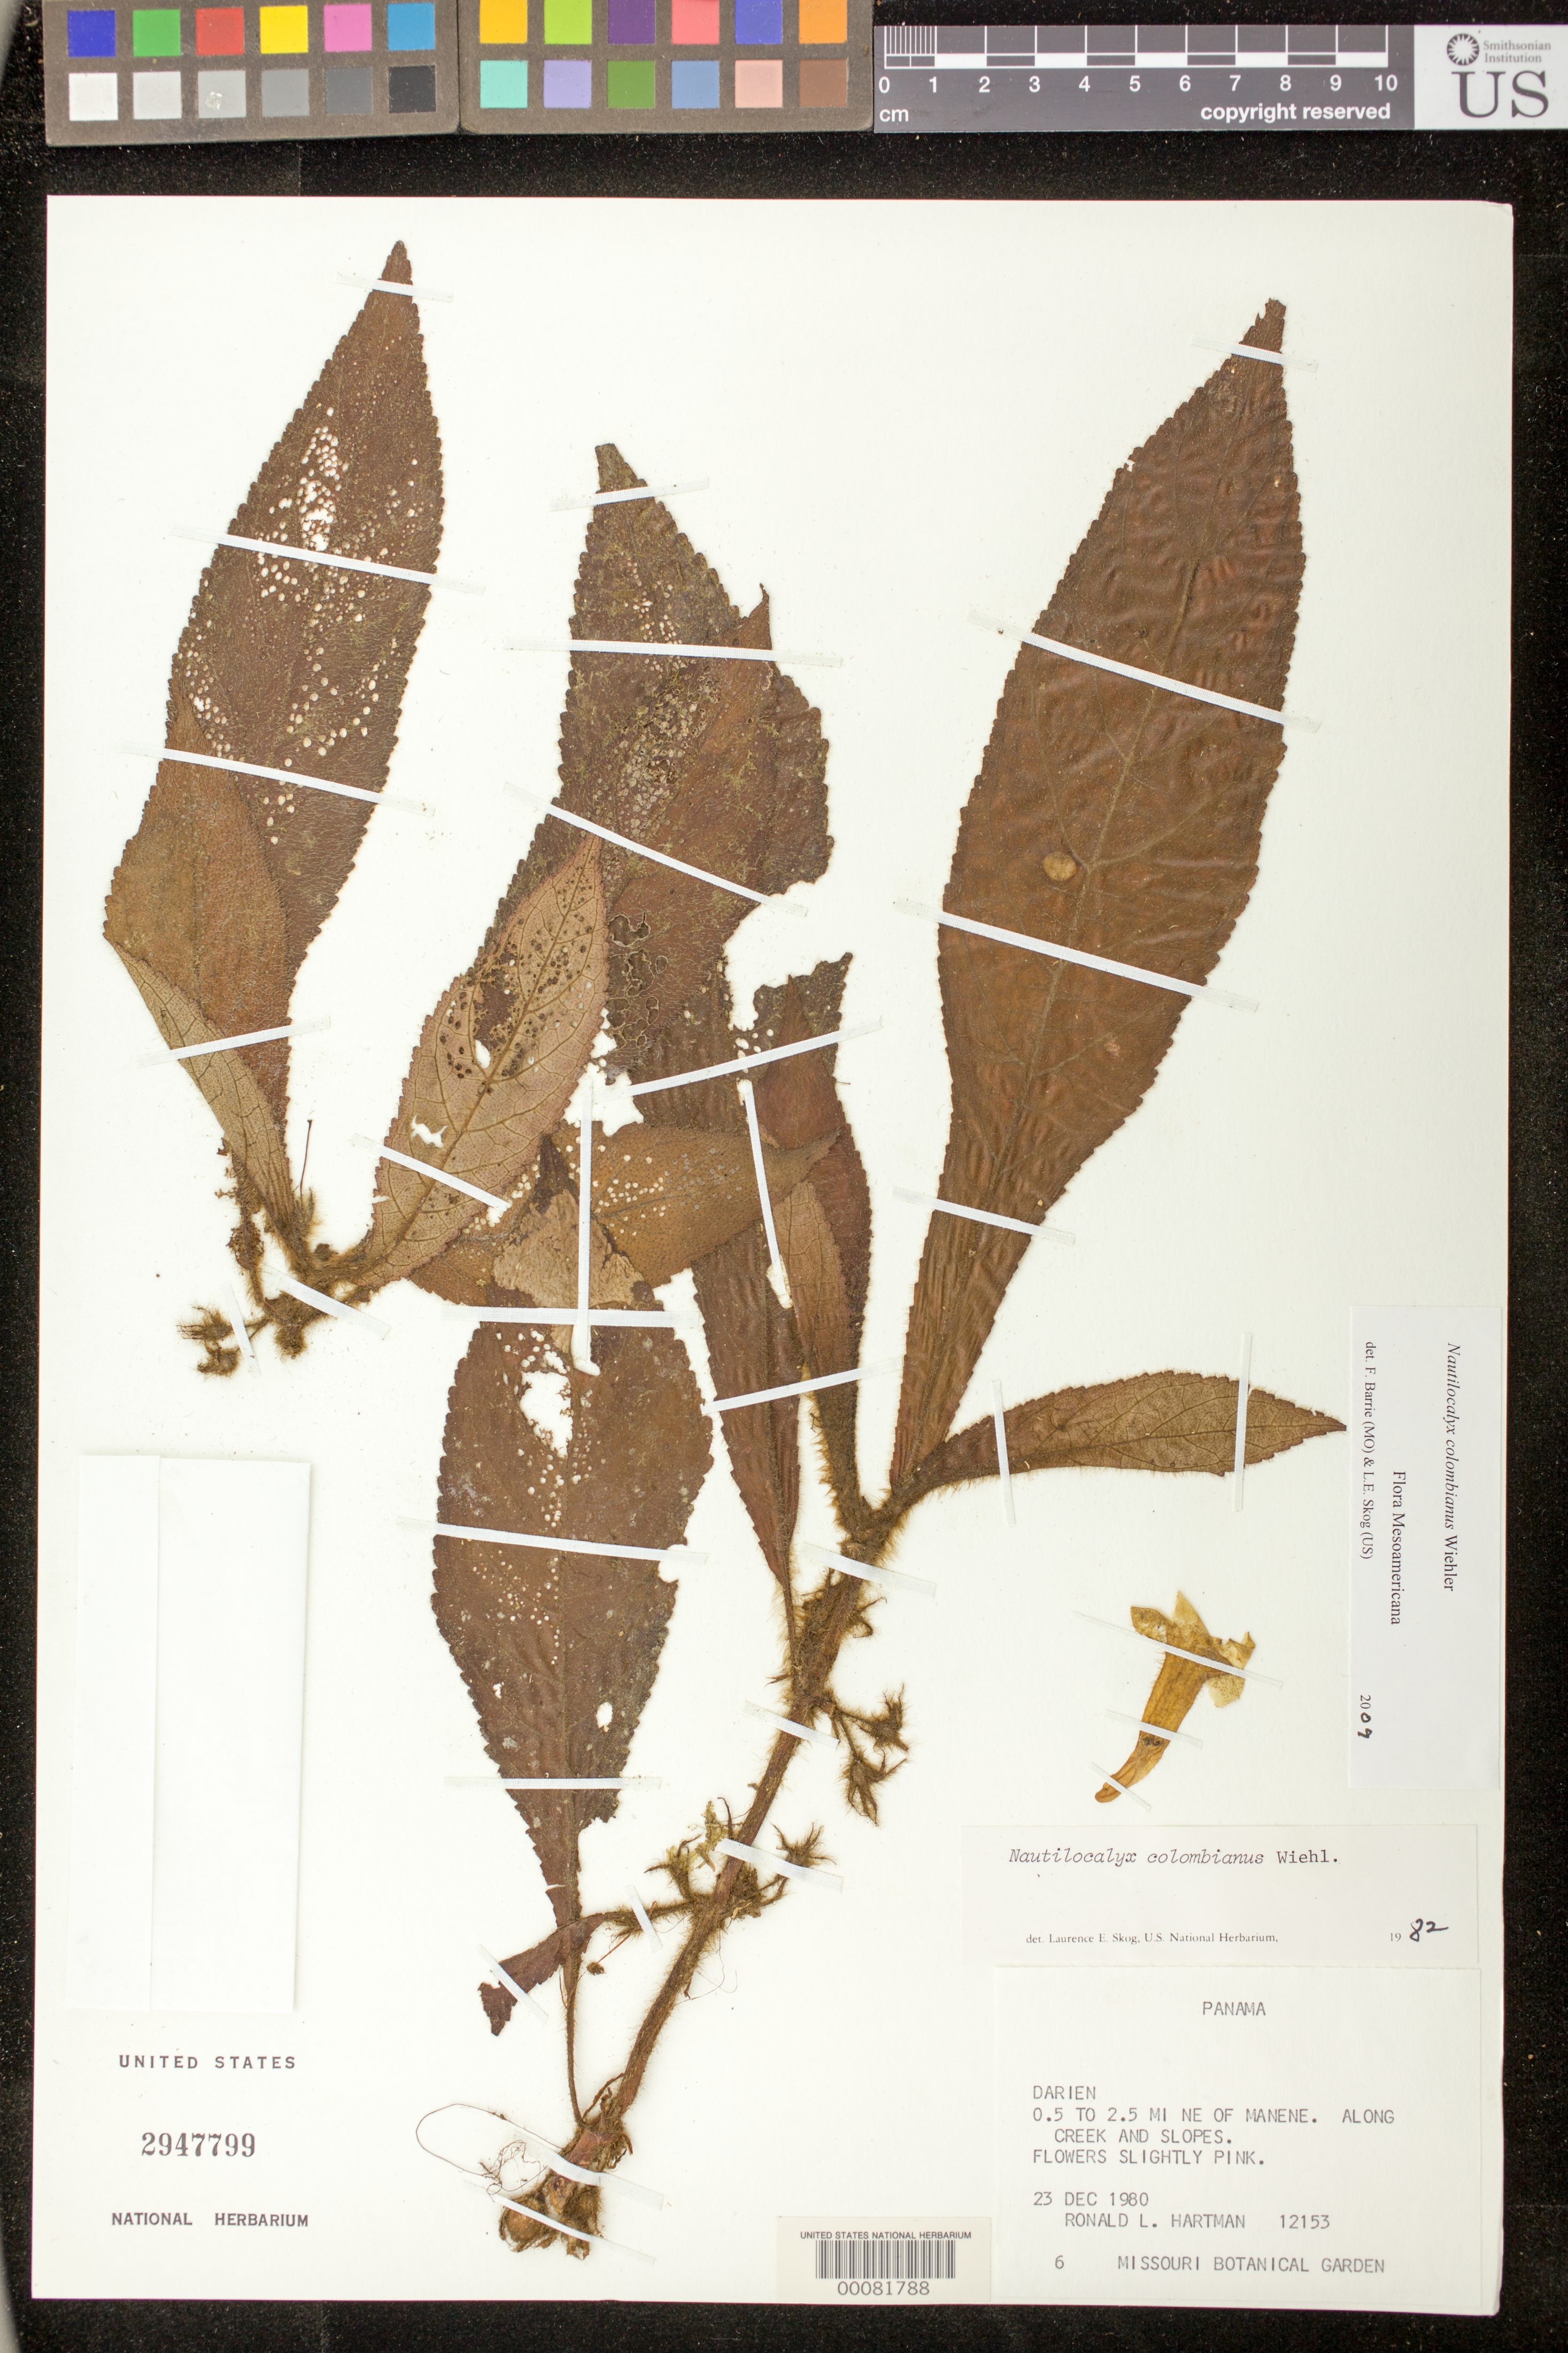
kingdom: Plantae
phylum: Tracheophyta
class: Magnoliopsida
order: Lamiales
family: Gesneriaceae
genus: Nautilocalyx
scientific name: Nautilocalyx colombianus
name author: Wiehler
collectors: R. L. Hartman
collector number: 12153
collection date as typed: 23 Dec 1980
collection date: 1980-12-23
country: Panama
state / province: Darién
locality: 0.5 to 2.5 mi NE of Manene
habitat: Along creek and slopes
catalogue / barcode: US 2947799